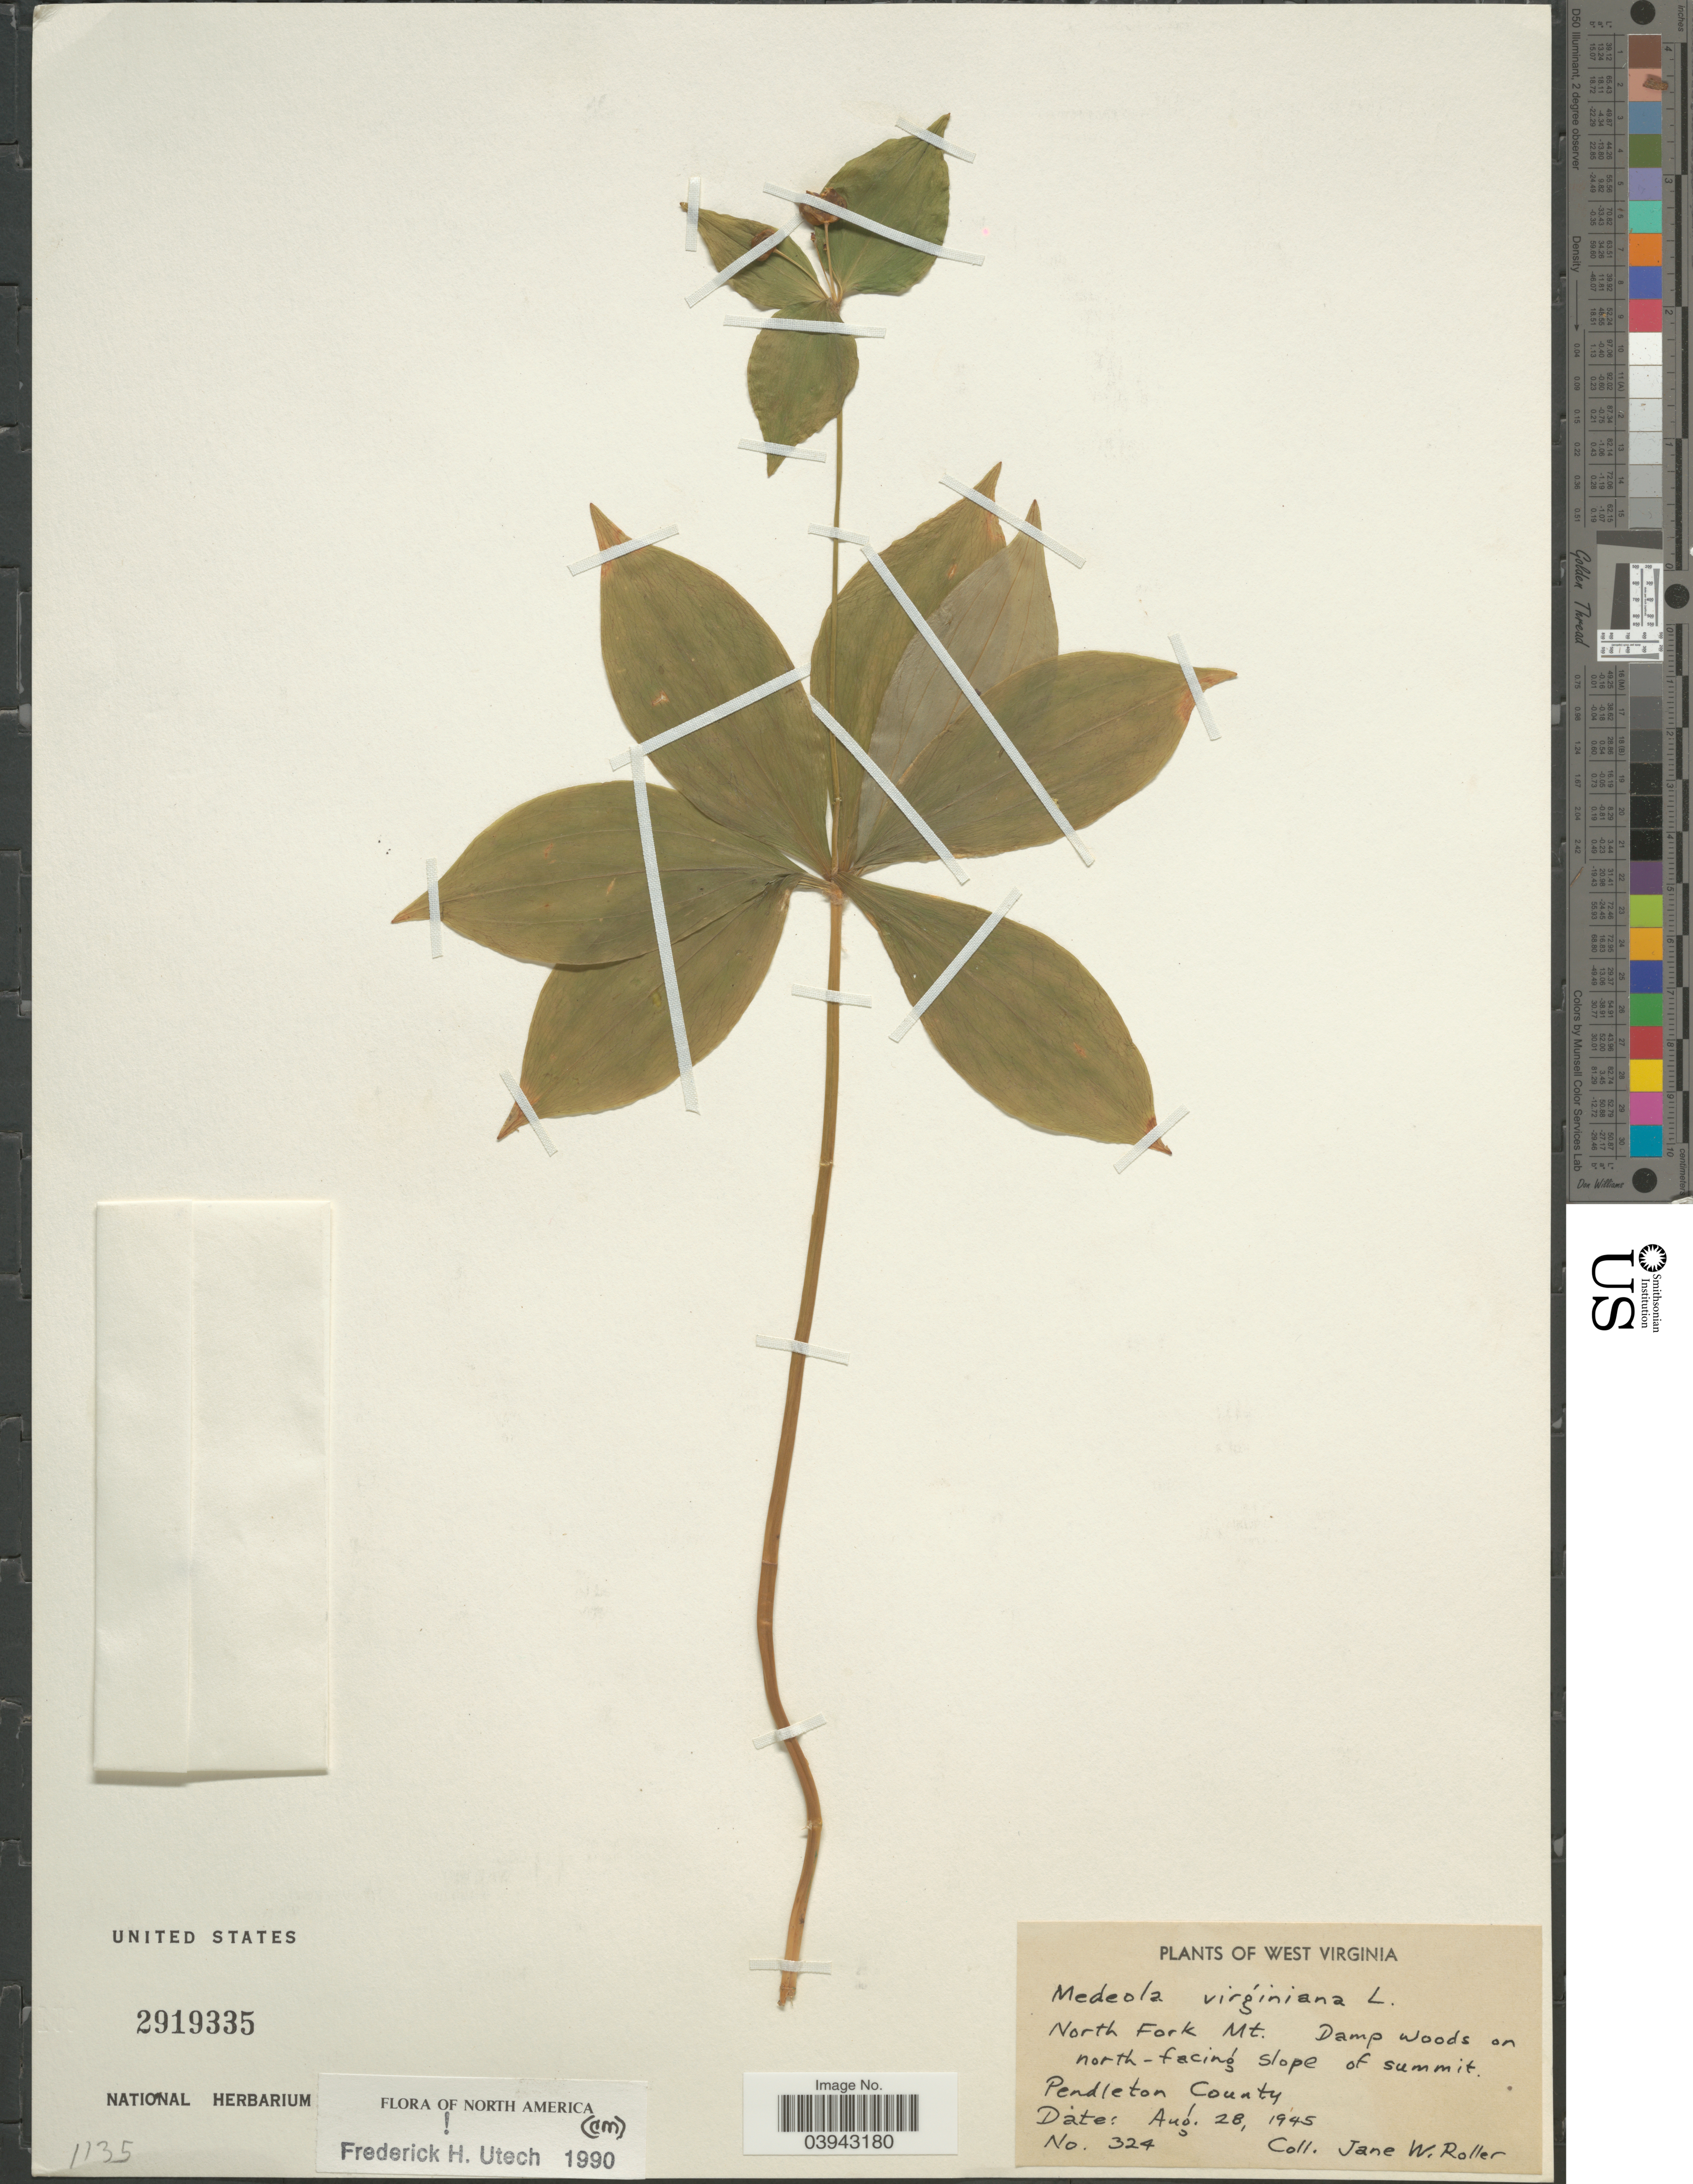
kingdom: Plantae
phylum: Tracheophyta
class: Liliopsida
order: Liliales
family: Liliaceae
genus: Medeola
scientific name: Medeola virginiana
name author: (L.) Desf.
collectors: J. W. Roller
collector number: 324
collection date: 1945-08-28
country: United States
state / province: West Virginia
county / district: Pendleton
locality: West Virginia. North Fork Mt. Damp woods on north-facing slope of summit Pendleton County.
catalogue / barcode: US 2919335